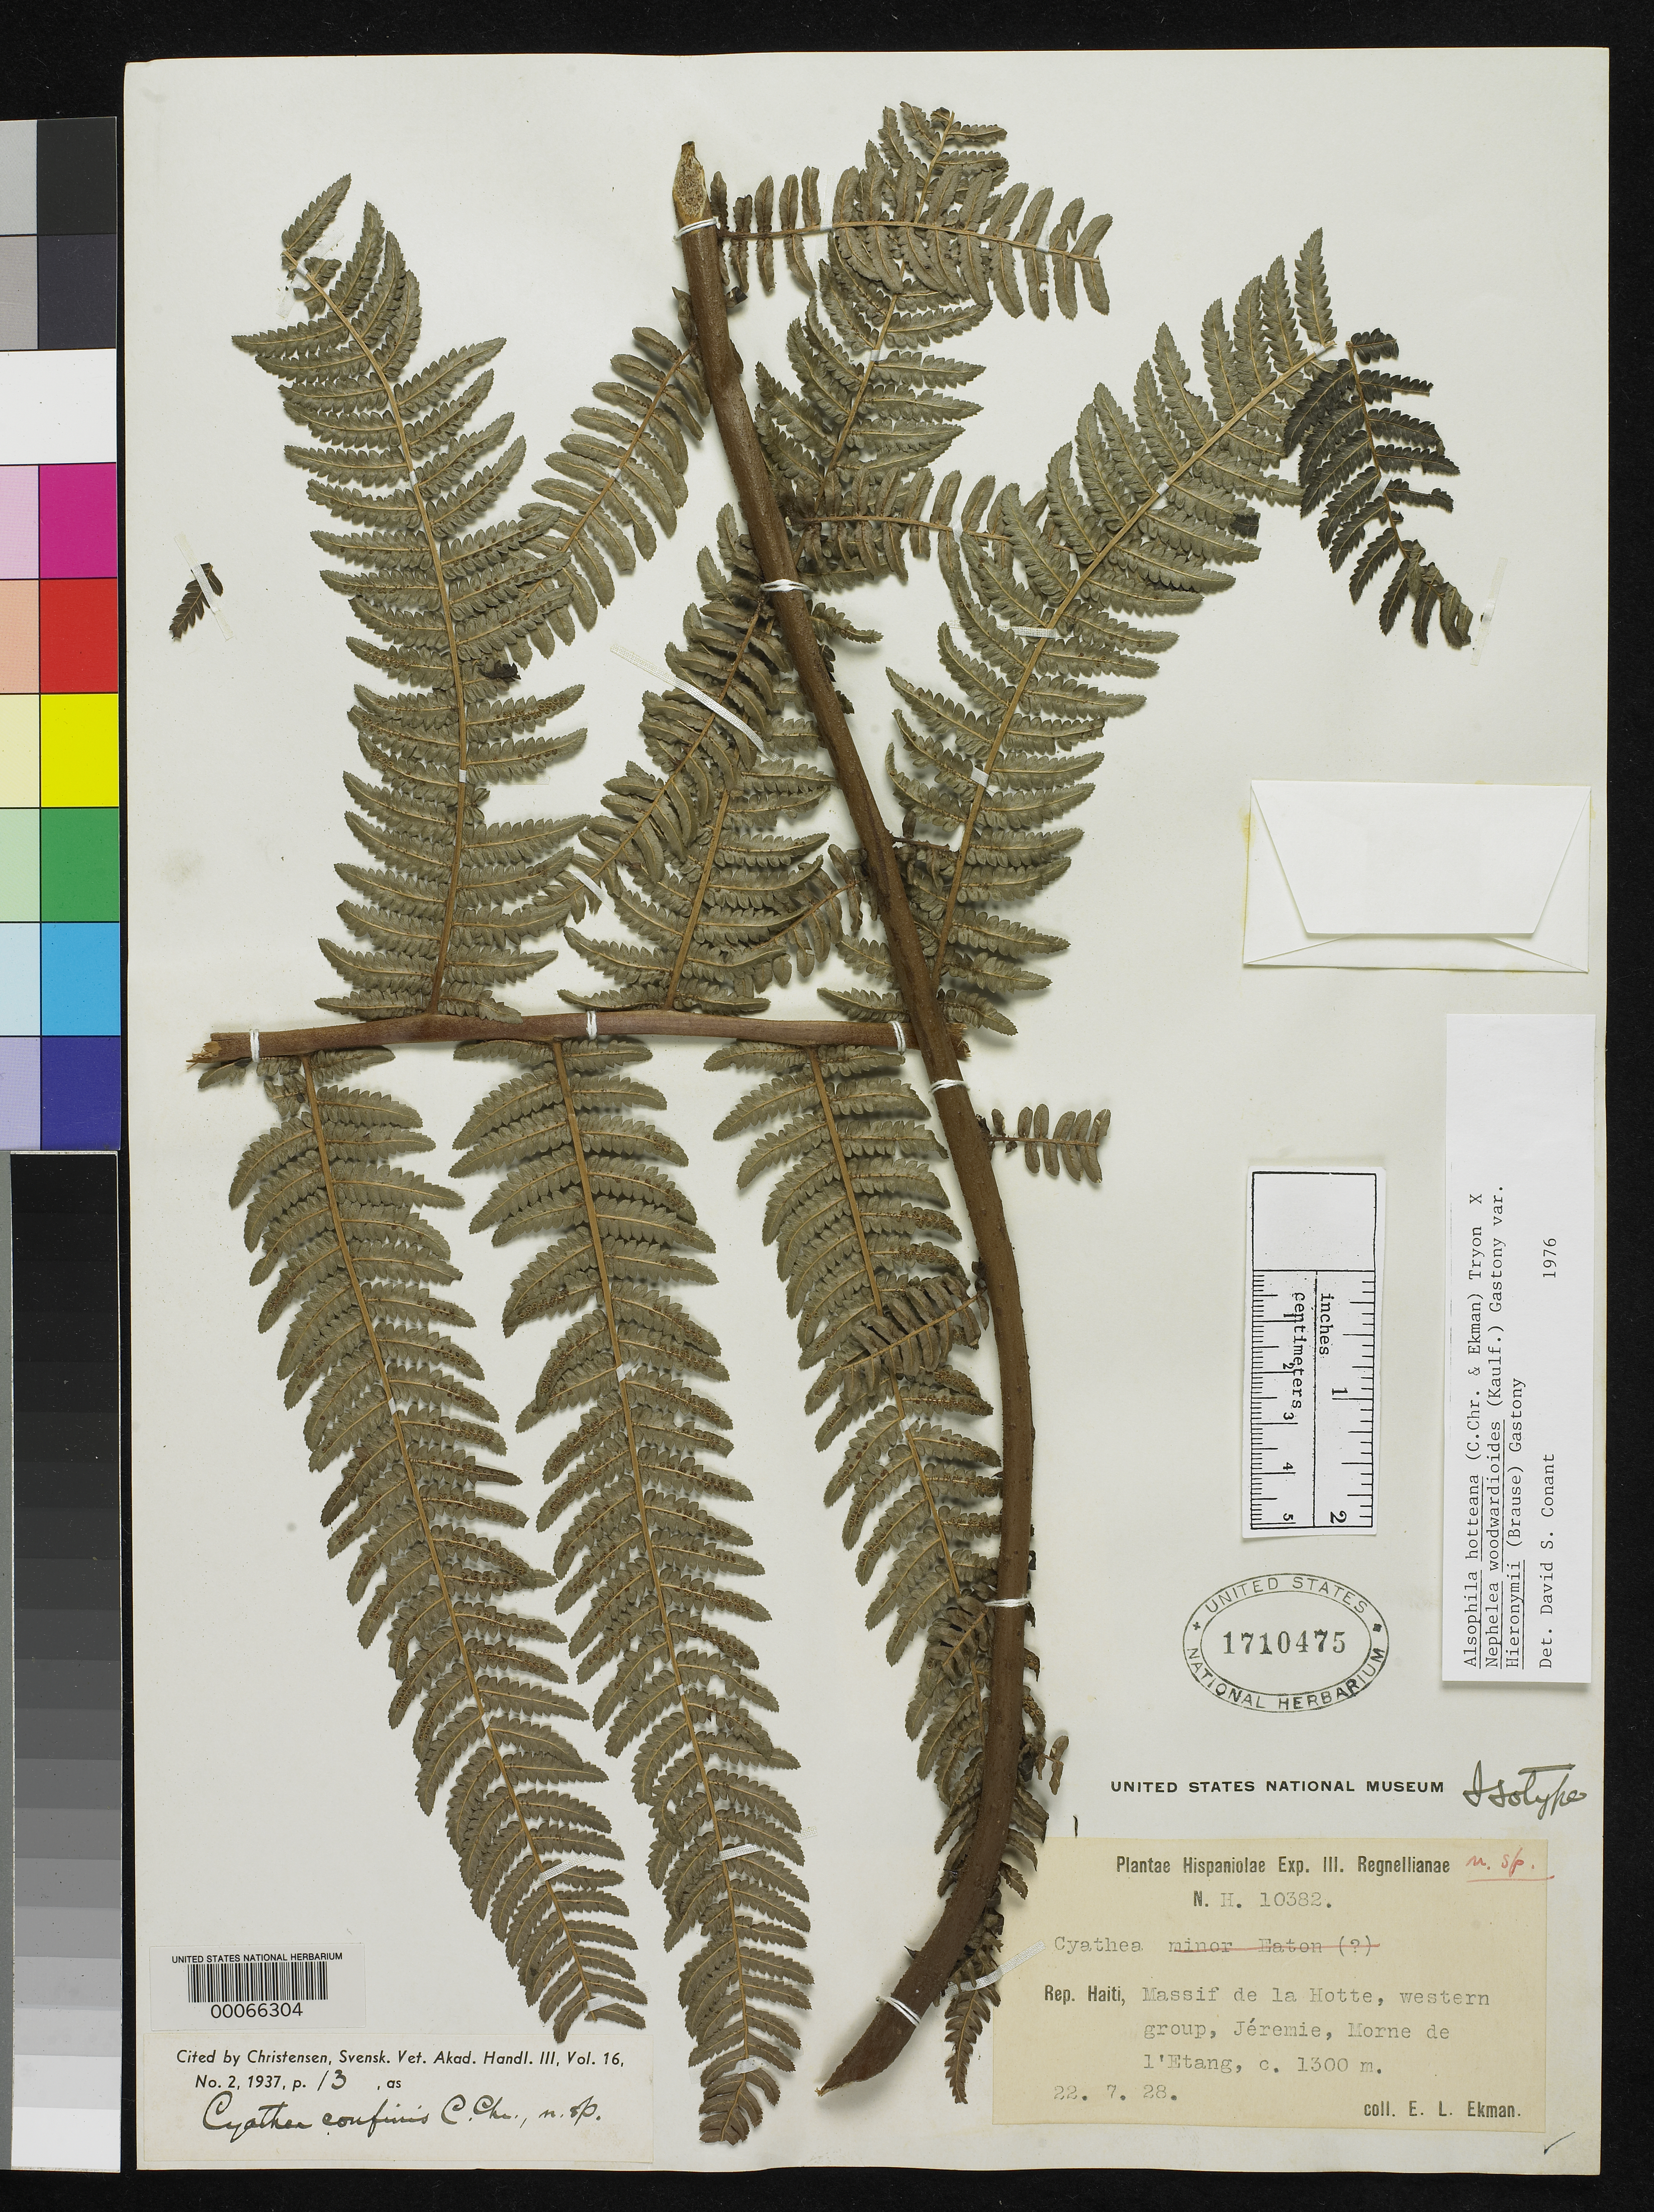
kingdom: Plantae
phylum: Tracheophyta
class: Polypodiopsida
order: Cyatheales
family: Cyatheaceae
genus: Cyathea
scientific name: Cyathea confinis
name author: C. Chr.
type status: Isotype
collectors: E. L. Ekman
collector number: H 10382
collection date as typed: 22 Jul 1928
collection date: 1928-07-22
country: Haiti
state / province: Sud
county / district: Hotte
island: Hispaniola Island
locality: Jeremie, Morne l'Enfany.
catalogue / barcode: US 1710475